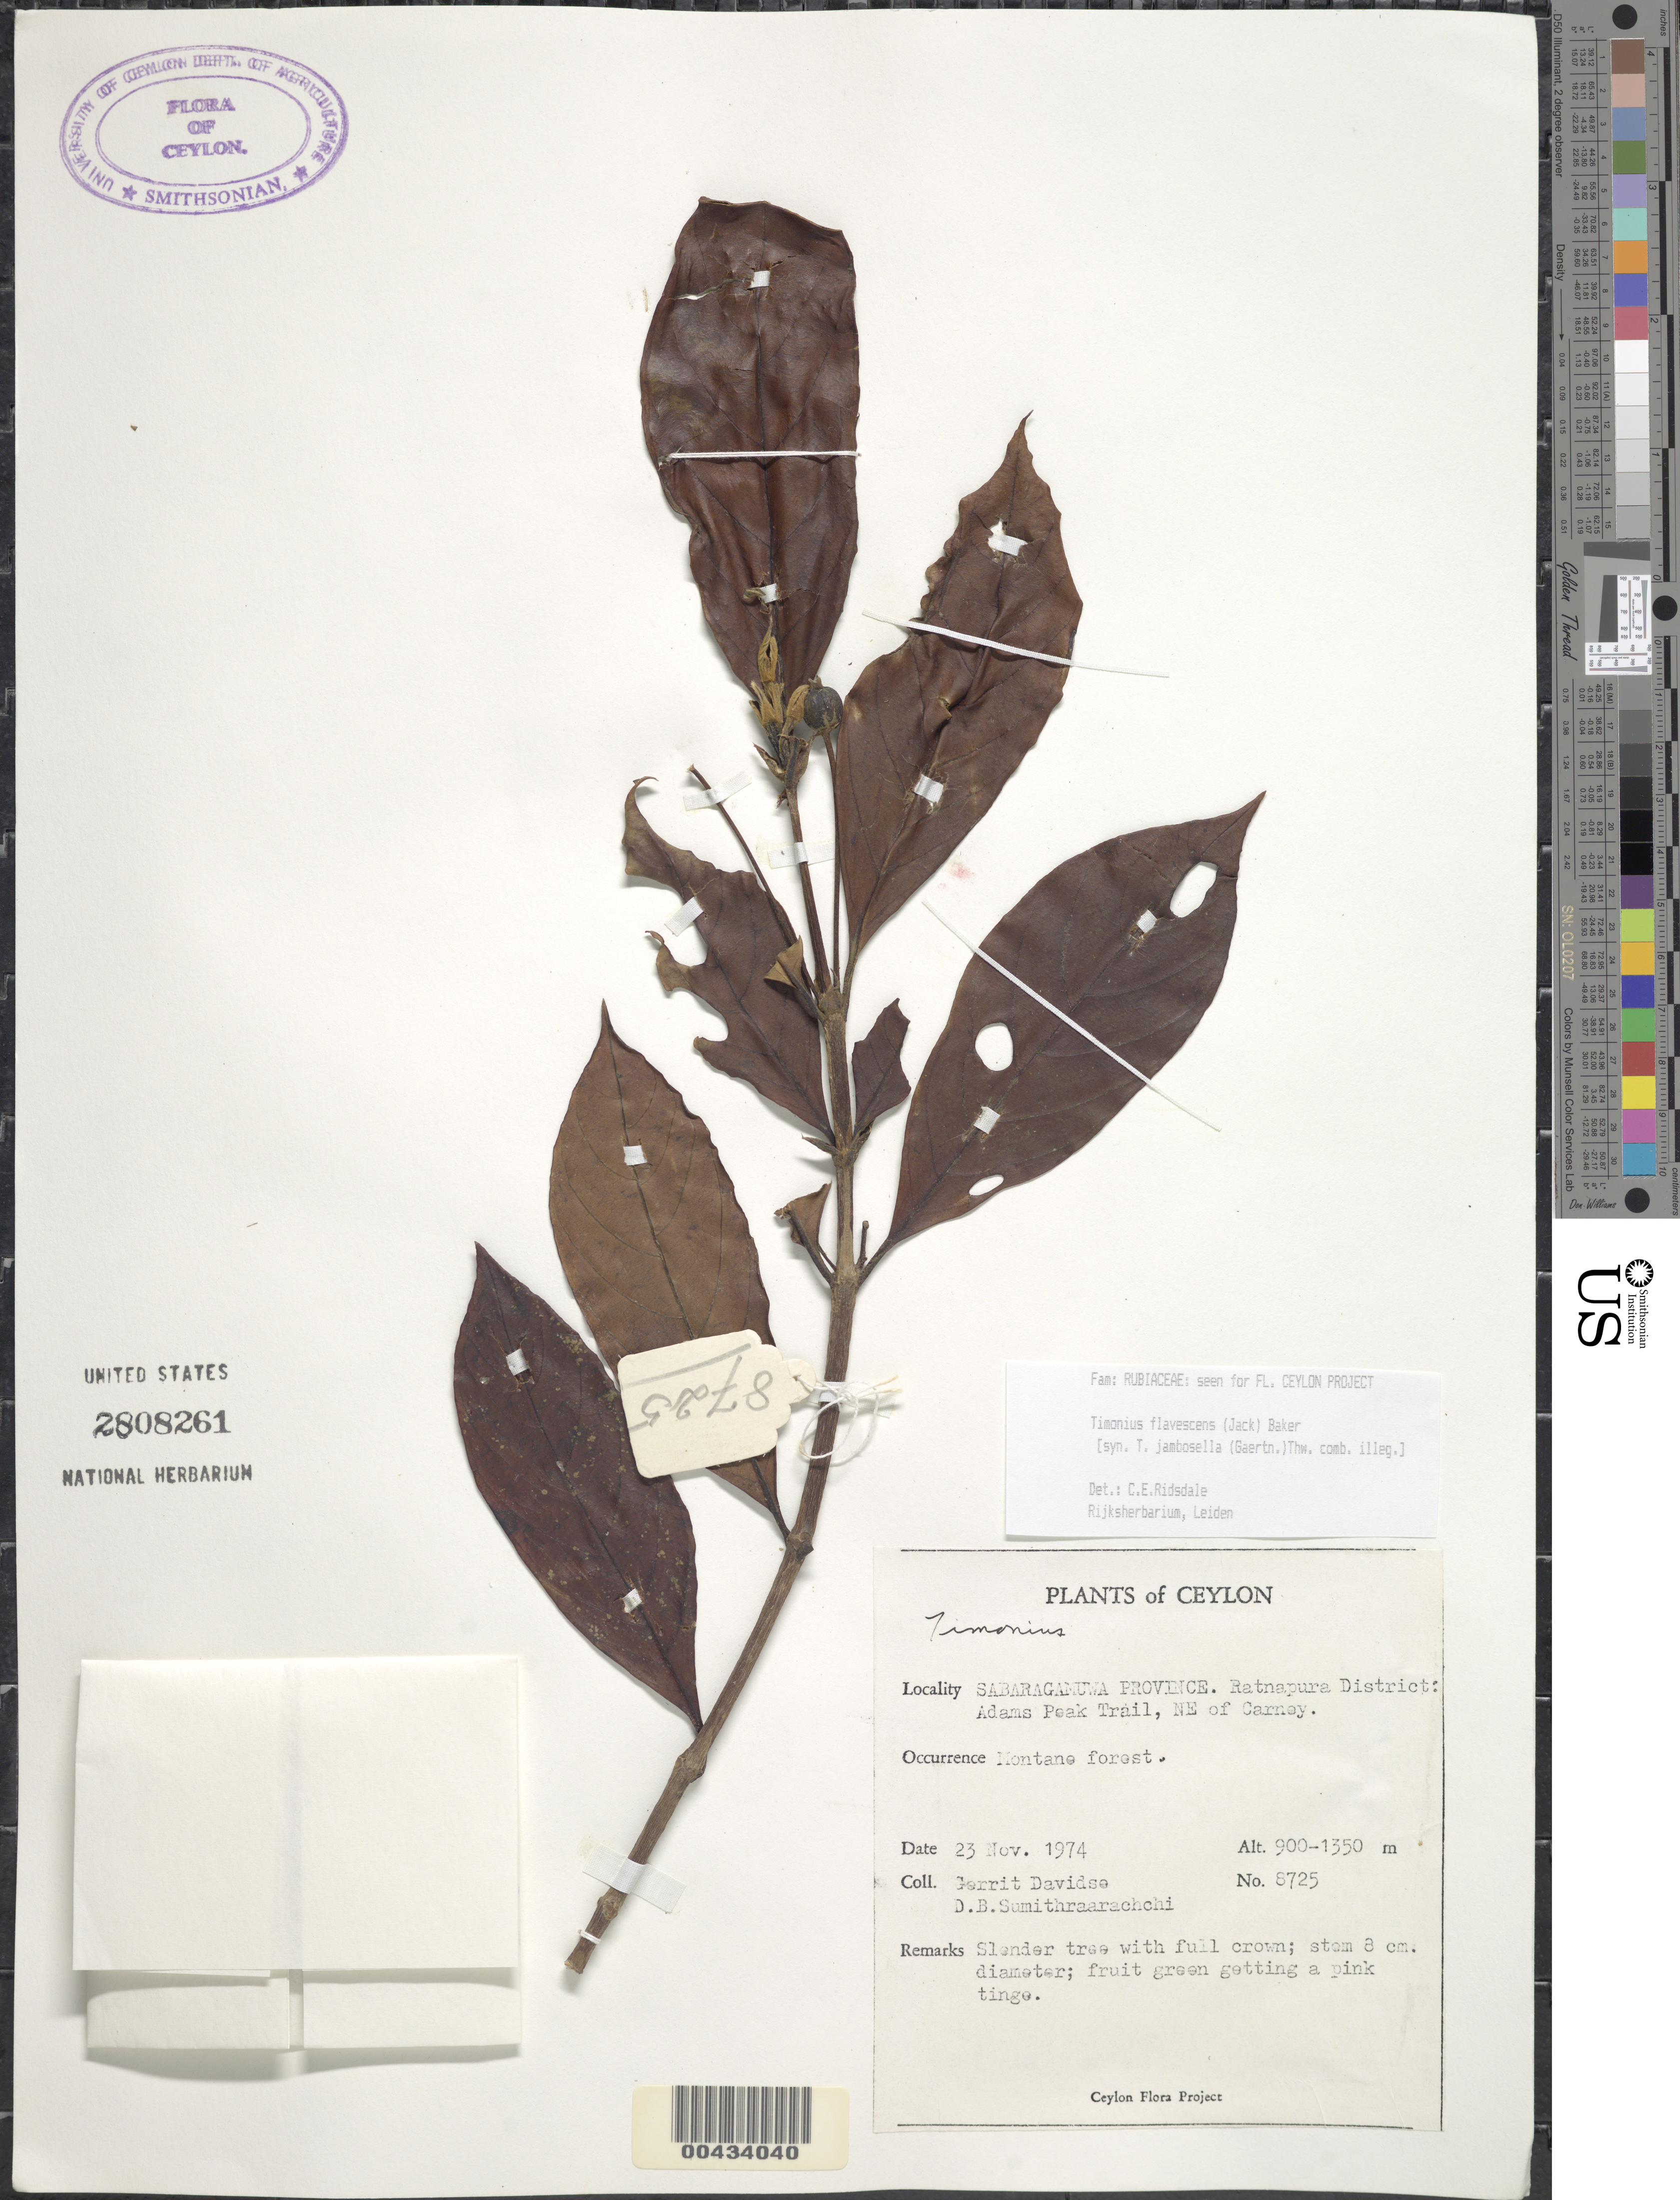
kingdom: Plantae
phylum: Tracheophyta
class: Magnoliopsida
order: Gentianales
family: Rubiaceae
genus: Timonius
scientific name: Timonius flavescens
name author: (Jack) Baker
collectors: G. Davidse & D. B. Sumithraarachchi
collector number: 8725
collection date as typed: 23 Nov 1974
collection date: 1974-11-23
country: Sri Lanka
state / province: Sabaragamuwa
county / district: Ratnapura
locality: Adams Peak trail, NE of Carney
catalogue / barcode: US 2808261